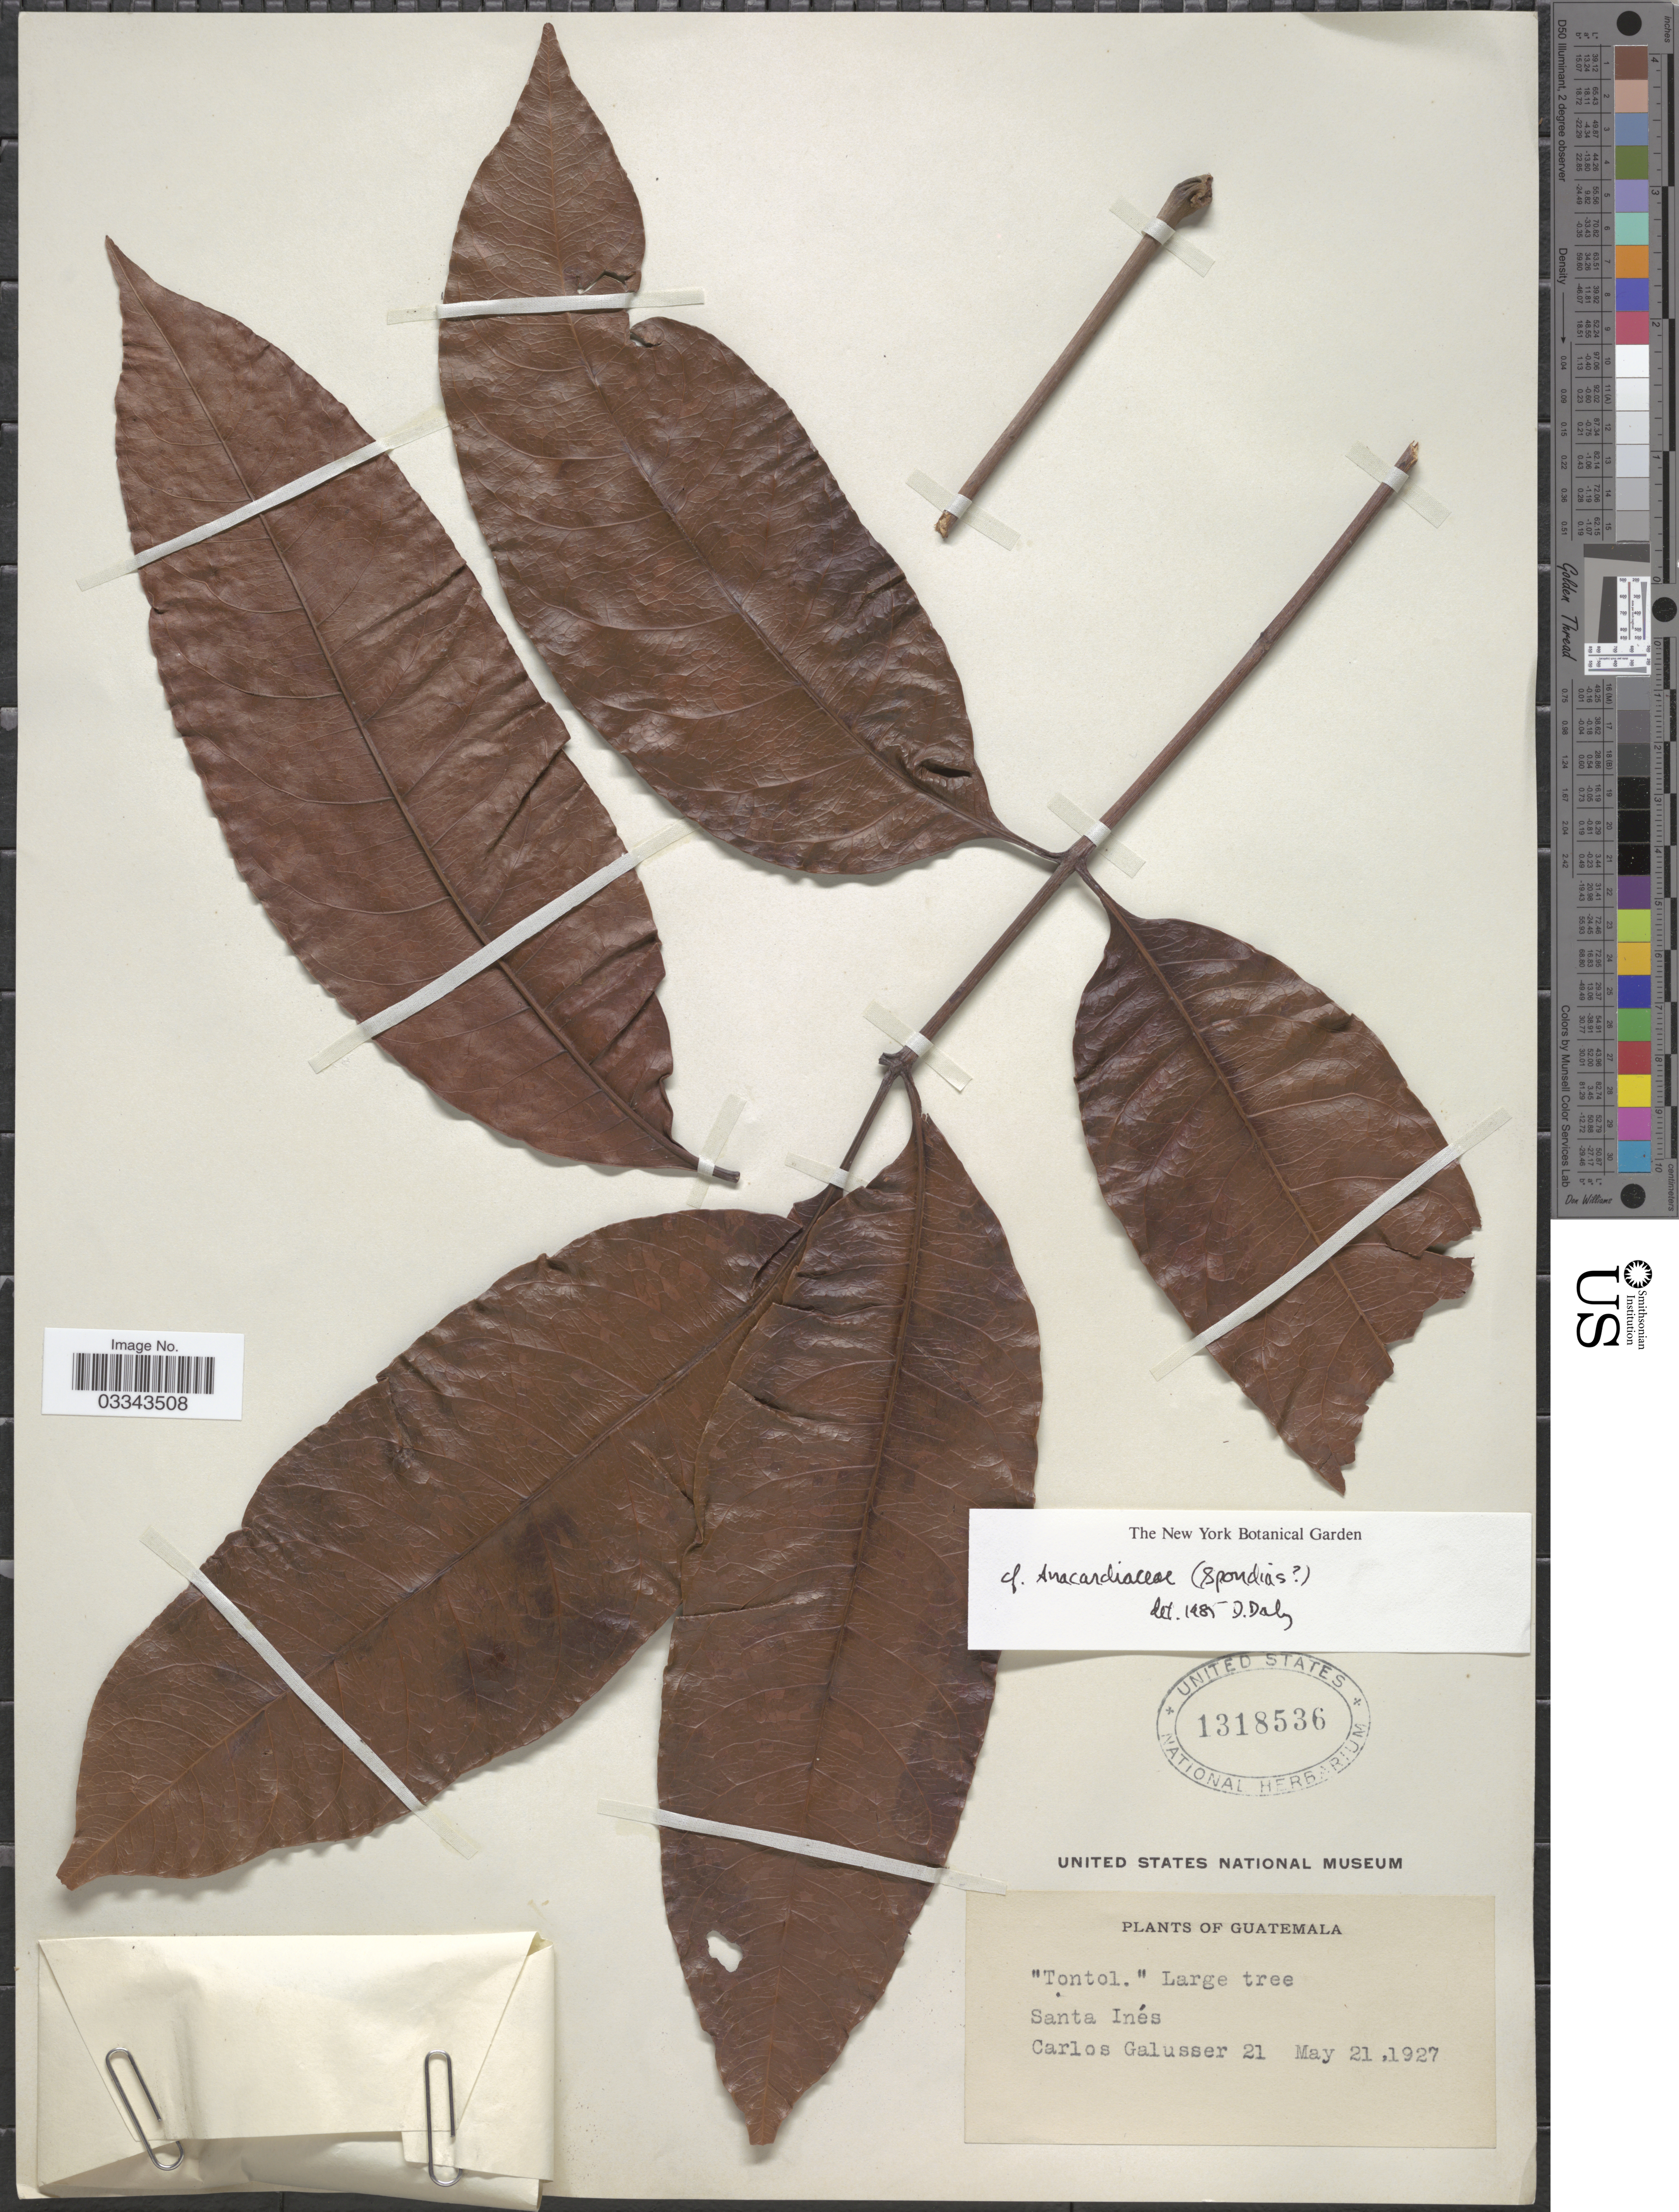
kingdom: Plantae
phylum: Tracheophyta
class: Magnoliopsida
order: Sapindales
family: Anacardiaceae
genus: Tapirira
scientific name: Tapirira mexicana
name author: Marchand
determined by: Mitchell, John D.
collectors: C. Galusser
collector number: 21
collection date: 1927-05-21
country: Guatemala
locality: Santa Inés.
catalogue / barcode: US 1318536